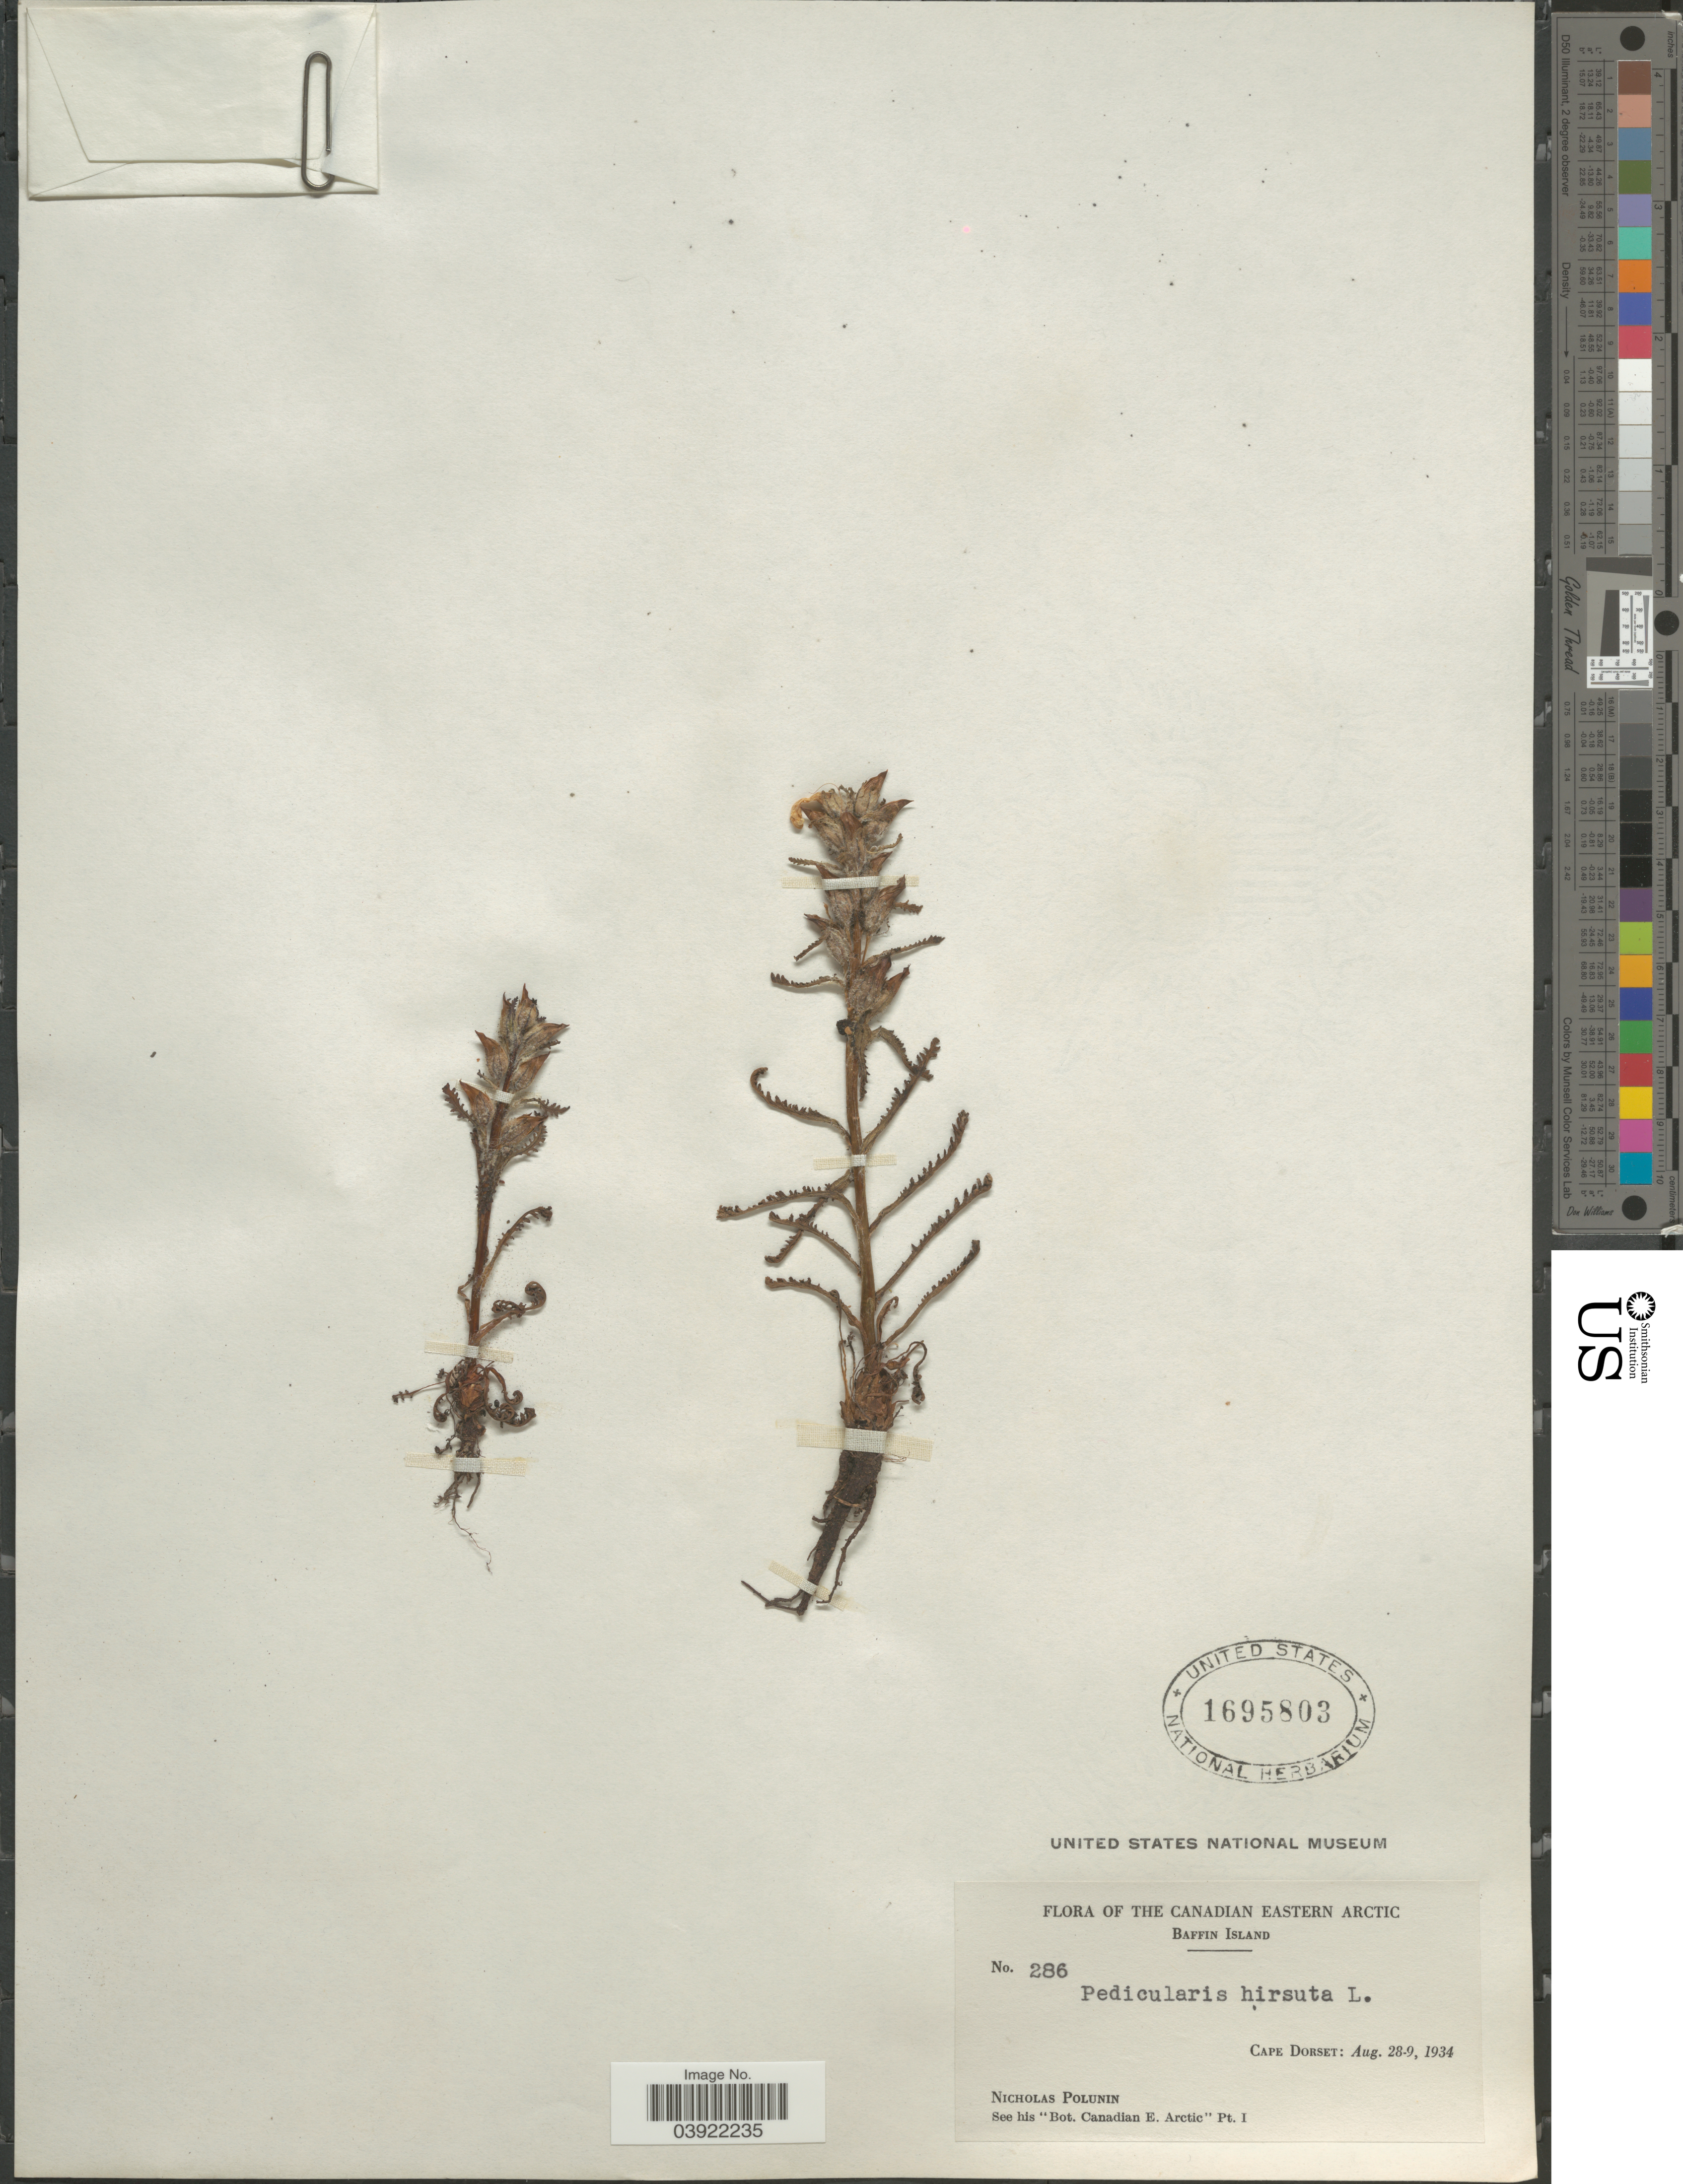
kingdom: Plantae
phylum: Tracheophyta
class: Magnoliopsida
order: Lamiales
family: Orobanchaceae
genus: Pedicularis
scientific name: Pedicularis hirsuta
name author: L.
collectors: N. V. Polunin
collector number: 286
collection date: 1934-08-28/1934-08-29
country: Canada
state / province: Nunavut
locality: Canadian Eastern Arctic. Baffin Island. Cape Dorset.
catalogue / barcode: US 1695803